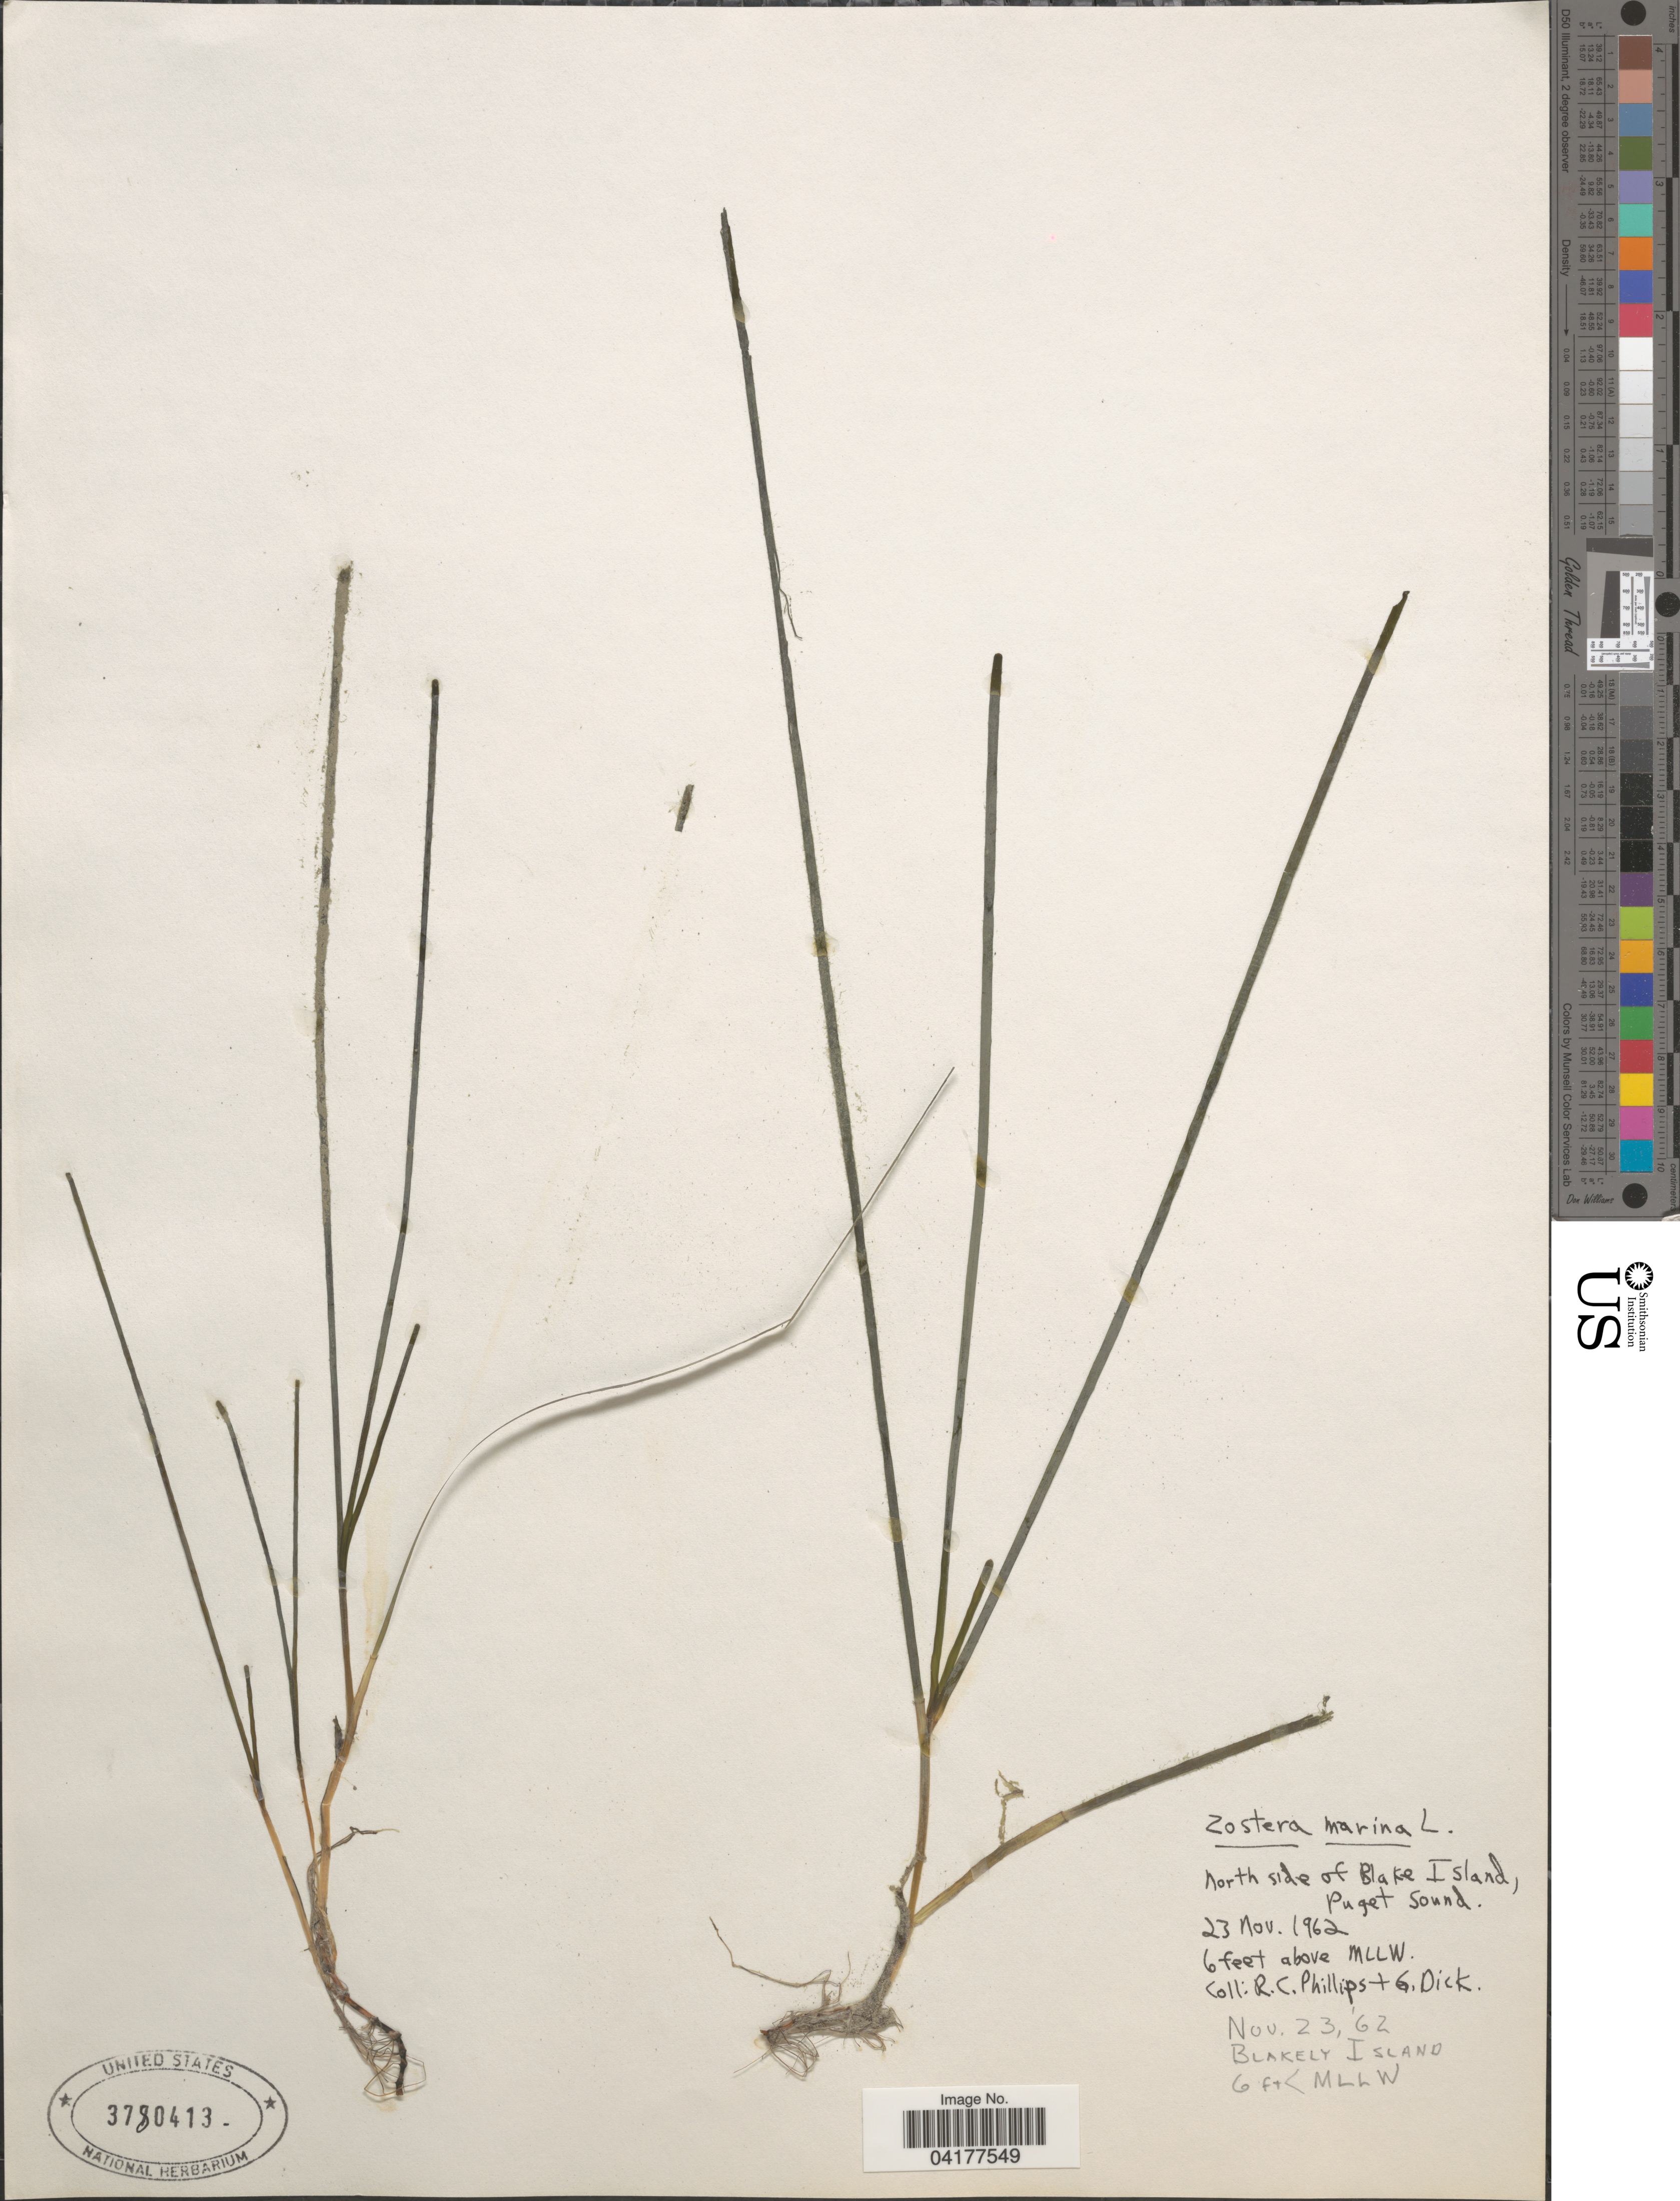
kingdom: Plantae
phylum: Tracheophyta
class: Liliopsida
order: Alismatales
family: Zosteraceae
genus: Zostera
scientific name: Zostera marina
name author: L.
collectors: R. C. Phillips & G. Dick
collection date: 1962-11-23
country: United States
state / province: Washington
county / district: King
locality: North side of Blake Island, Puget Sound. 6 feet above MLLW. Blakely Island.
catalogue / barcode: US 3780413